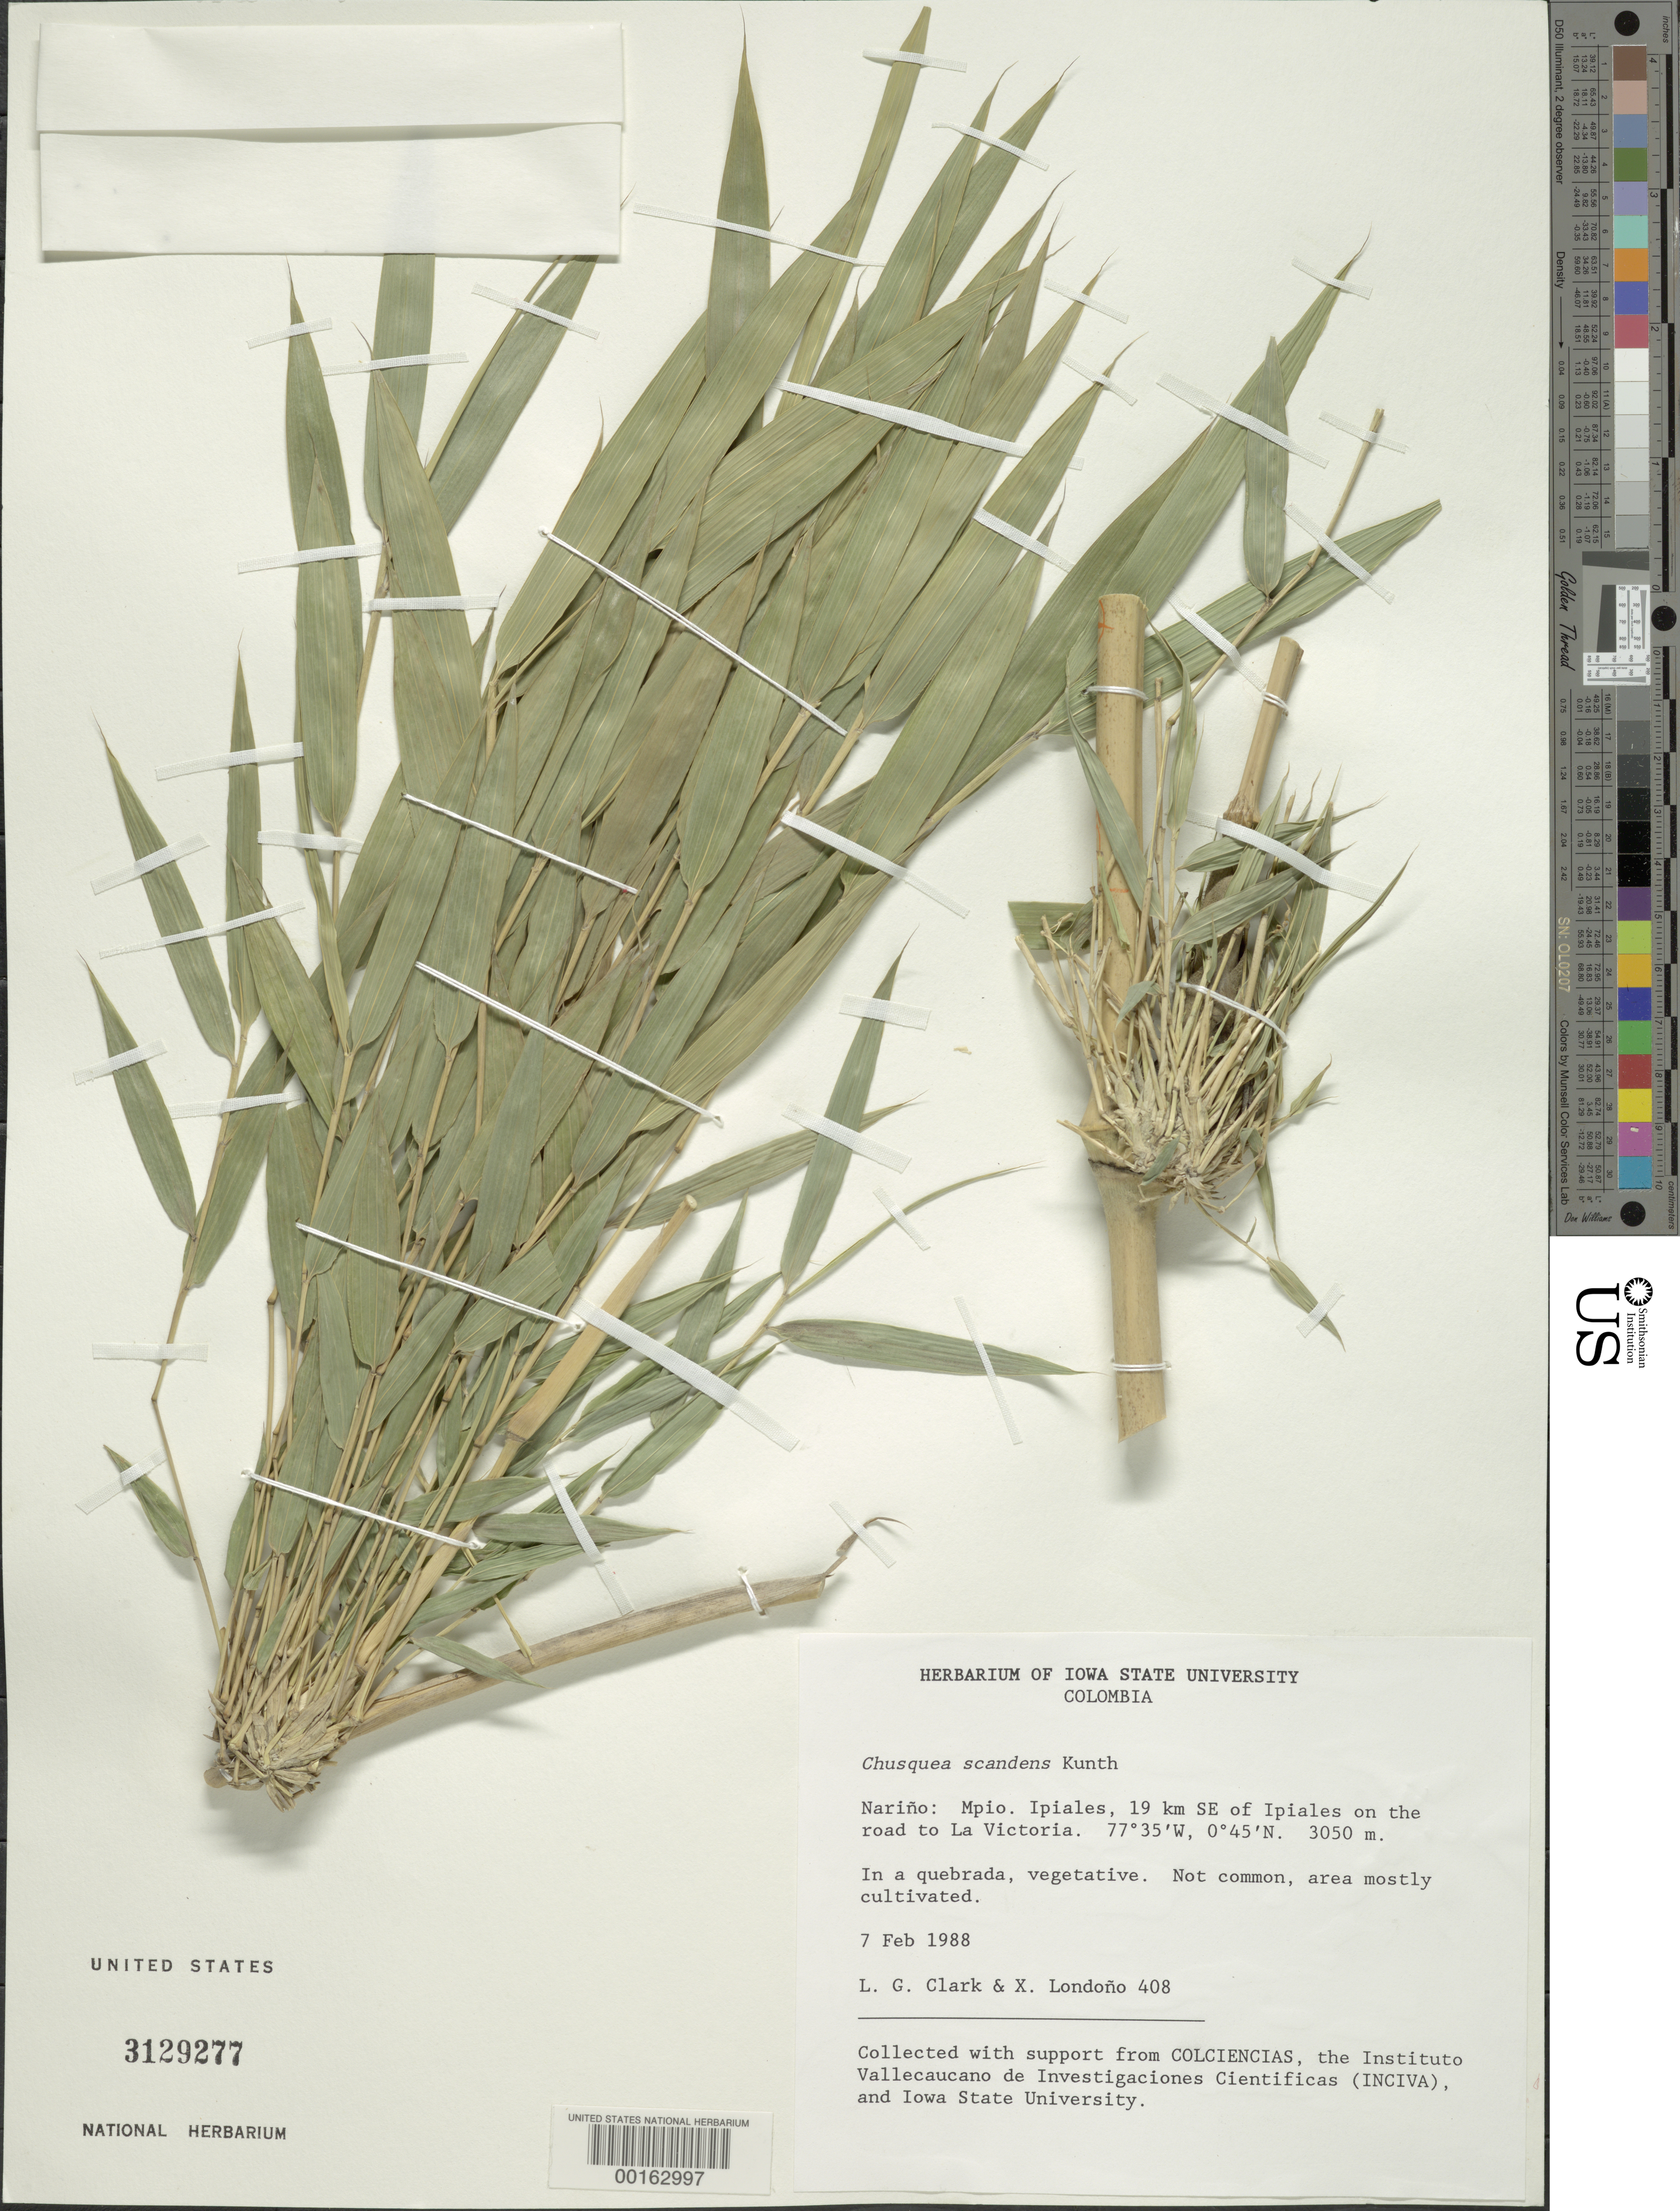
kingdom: Plantae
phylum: Tracheophyta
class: Liliopsida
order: Poales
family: Poaceae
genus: Chusquea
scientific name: Chusquea scandens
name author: Kunth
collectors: L. G. Clark & X. Londoño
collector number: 408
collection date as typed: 07 Feb 1988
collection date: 1988-02-07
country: Colombia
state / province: Nariño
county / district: Ipiales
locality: Mun. Ipiales, 19 km SE of Ipiales on the road to la Victoria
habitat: In a quebrada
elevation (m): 3050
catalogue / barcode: US 3129277